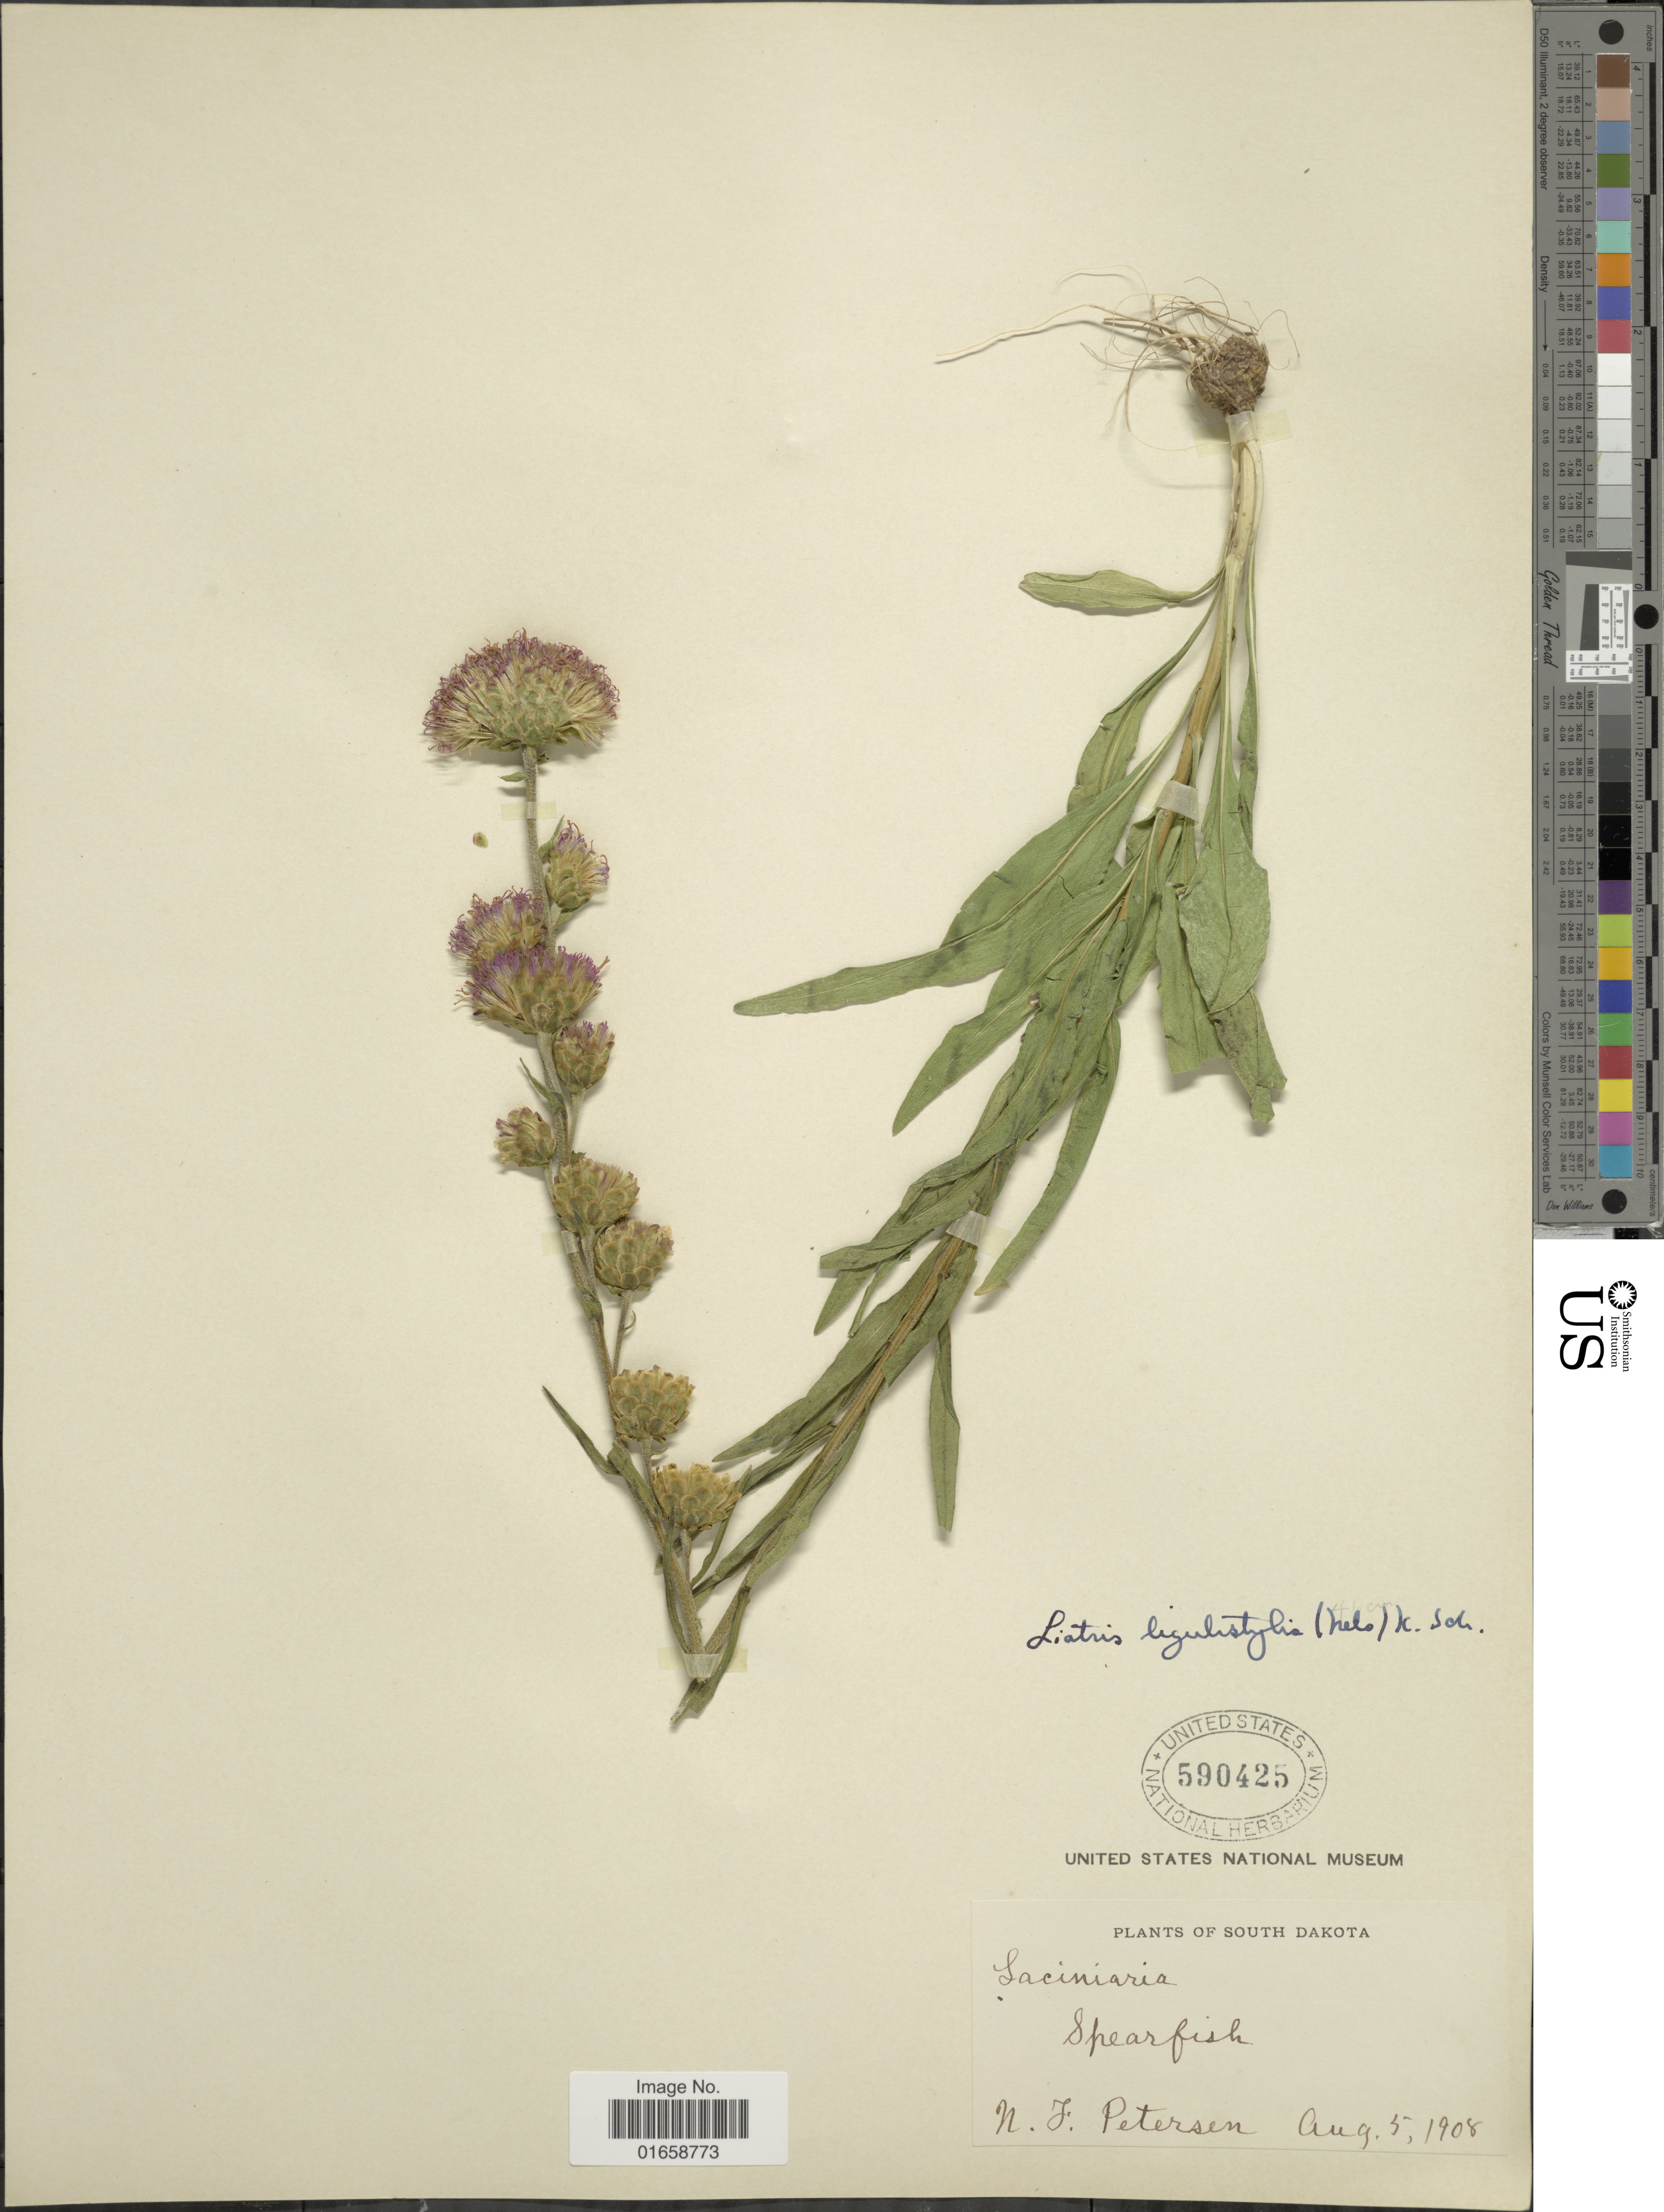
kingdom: Plantae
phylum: Tracheophyta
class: Magnoliopsida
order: Asterales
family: Asteraceae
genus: Liatris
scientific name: Liatris ligulistylis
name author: (A. Nelson) K. Schum.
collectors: N. F. Peterson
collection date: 1908-08-05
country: United States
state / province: South Dakota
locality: Spearfish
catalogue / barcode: US 590425